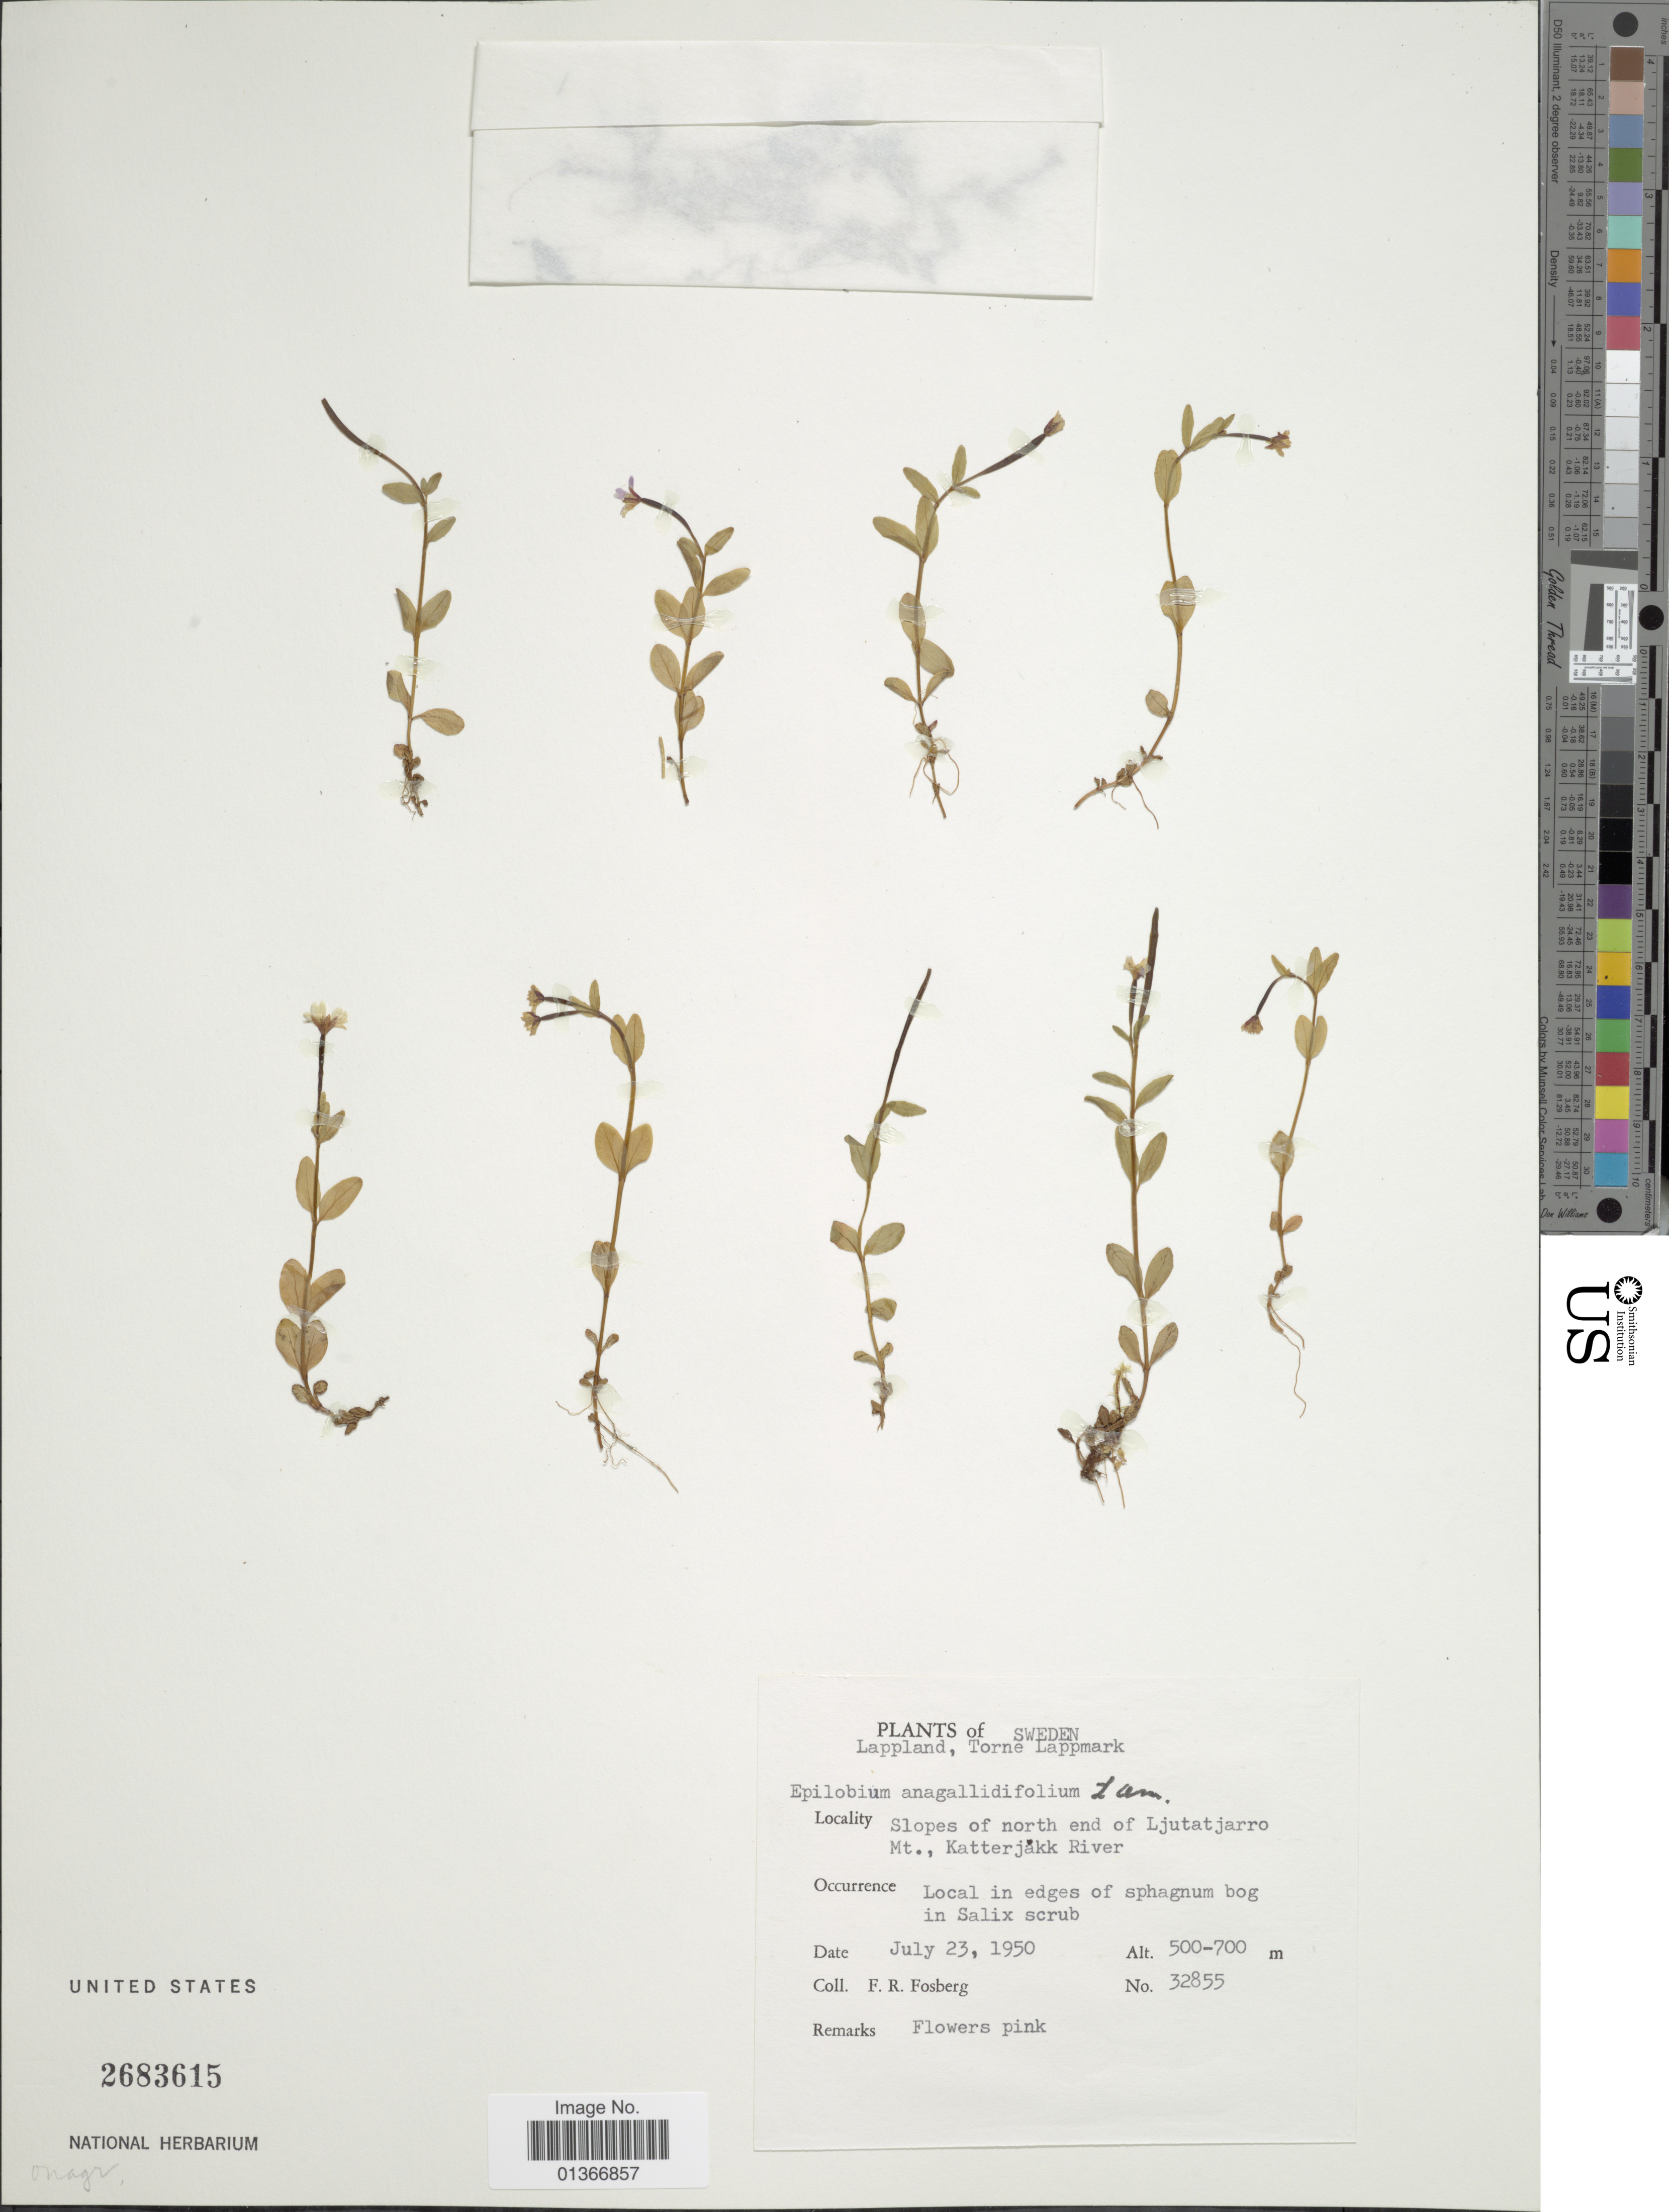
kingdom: Plantae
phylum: Tracheophyta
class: Magnoliopsida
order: Myrtales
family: Onagraceae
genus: Epilobium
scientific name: Epilobium anagallidifolium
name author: Lam.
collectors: F. R. Fosberg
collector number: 32855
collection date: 1950-07-23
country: Sweden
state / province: Norrbotten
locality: Lappland, Torne Lappmark. Slopes of north end of Ljutatjarro Mt., Katterjakk River.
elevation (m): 500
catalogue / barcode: US 2683615